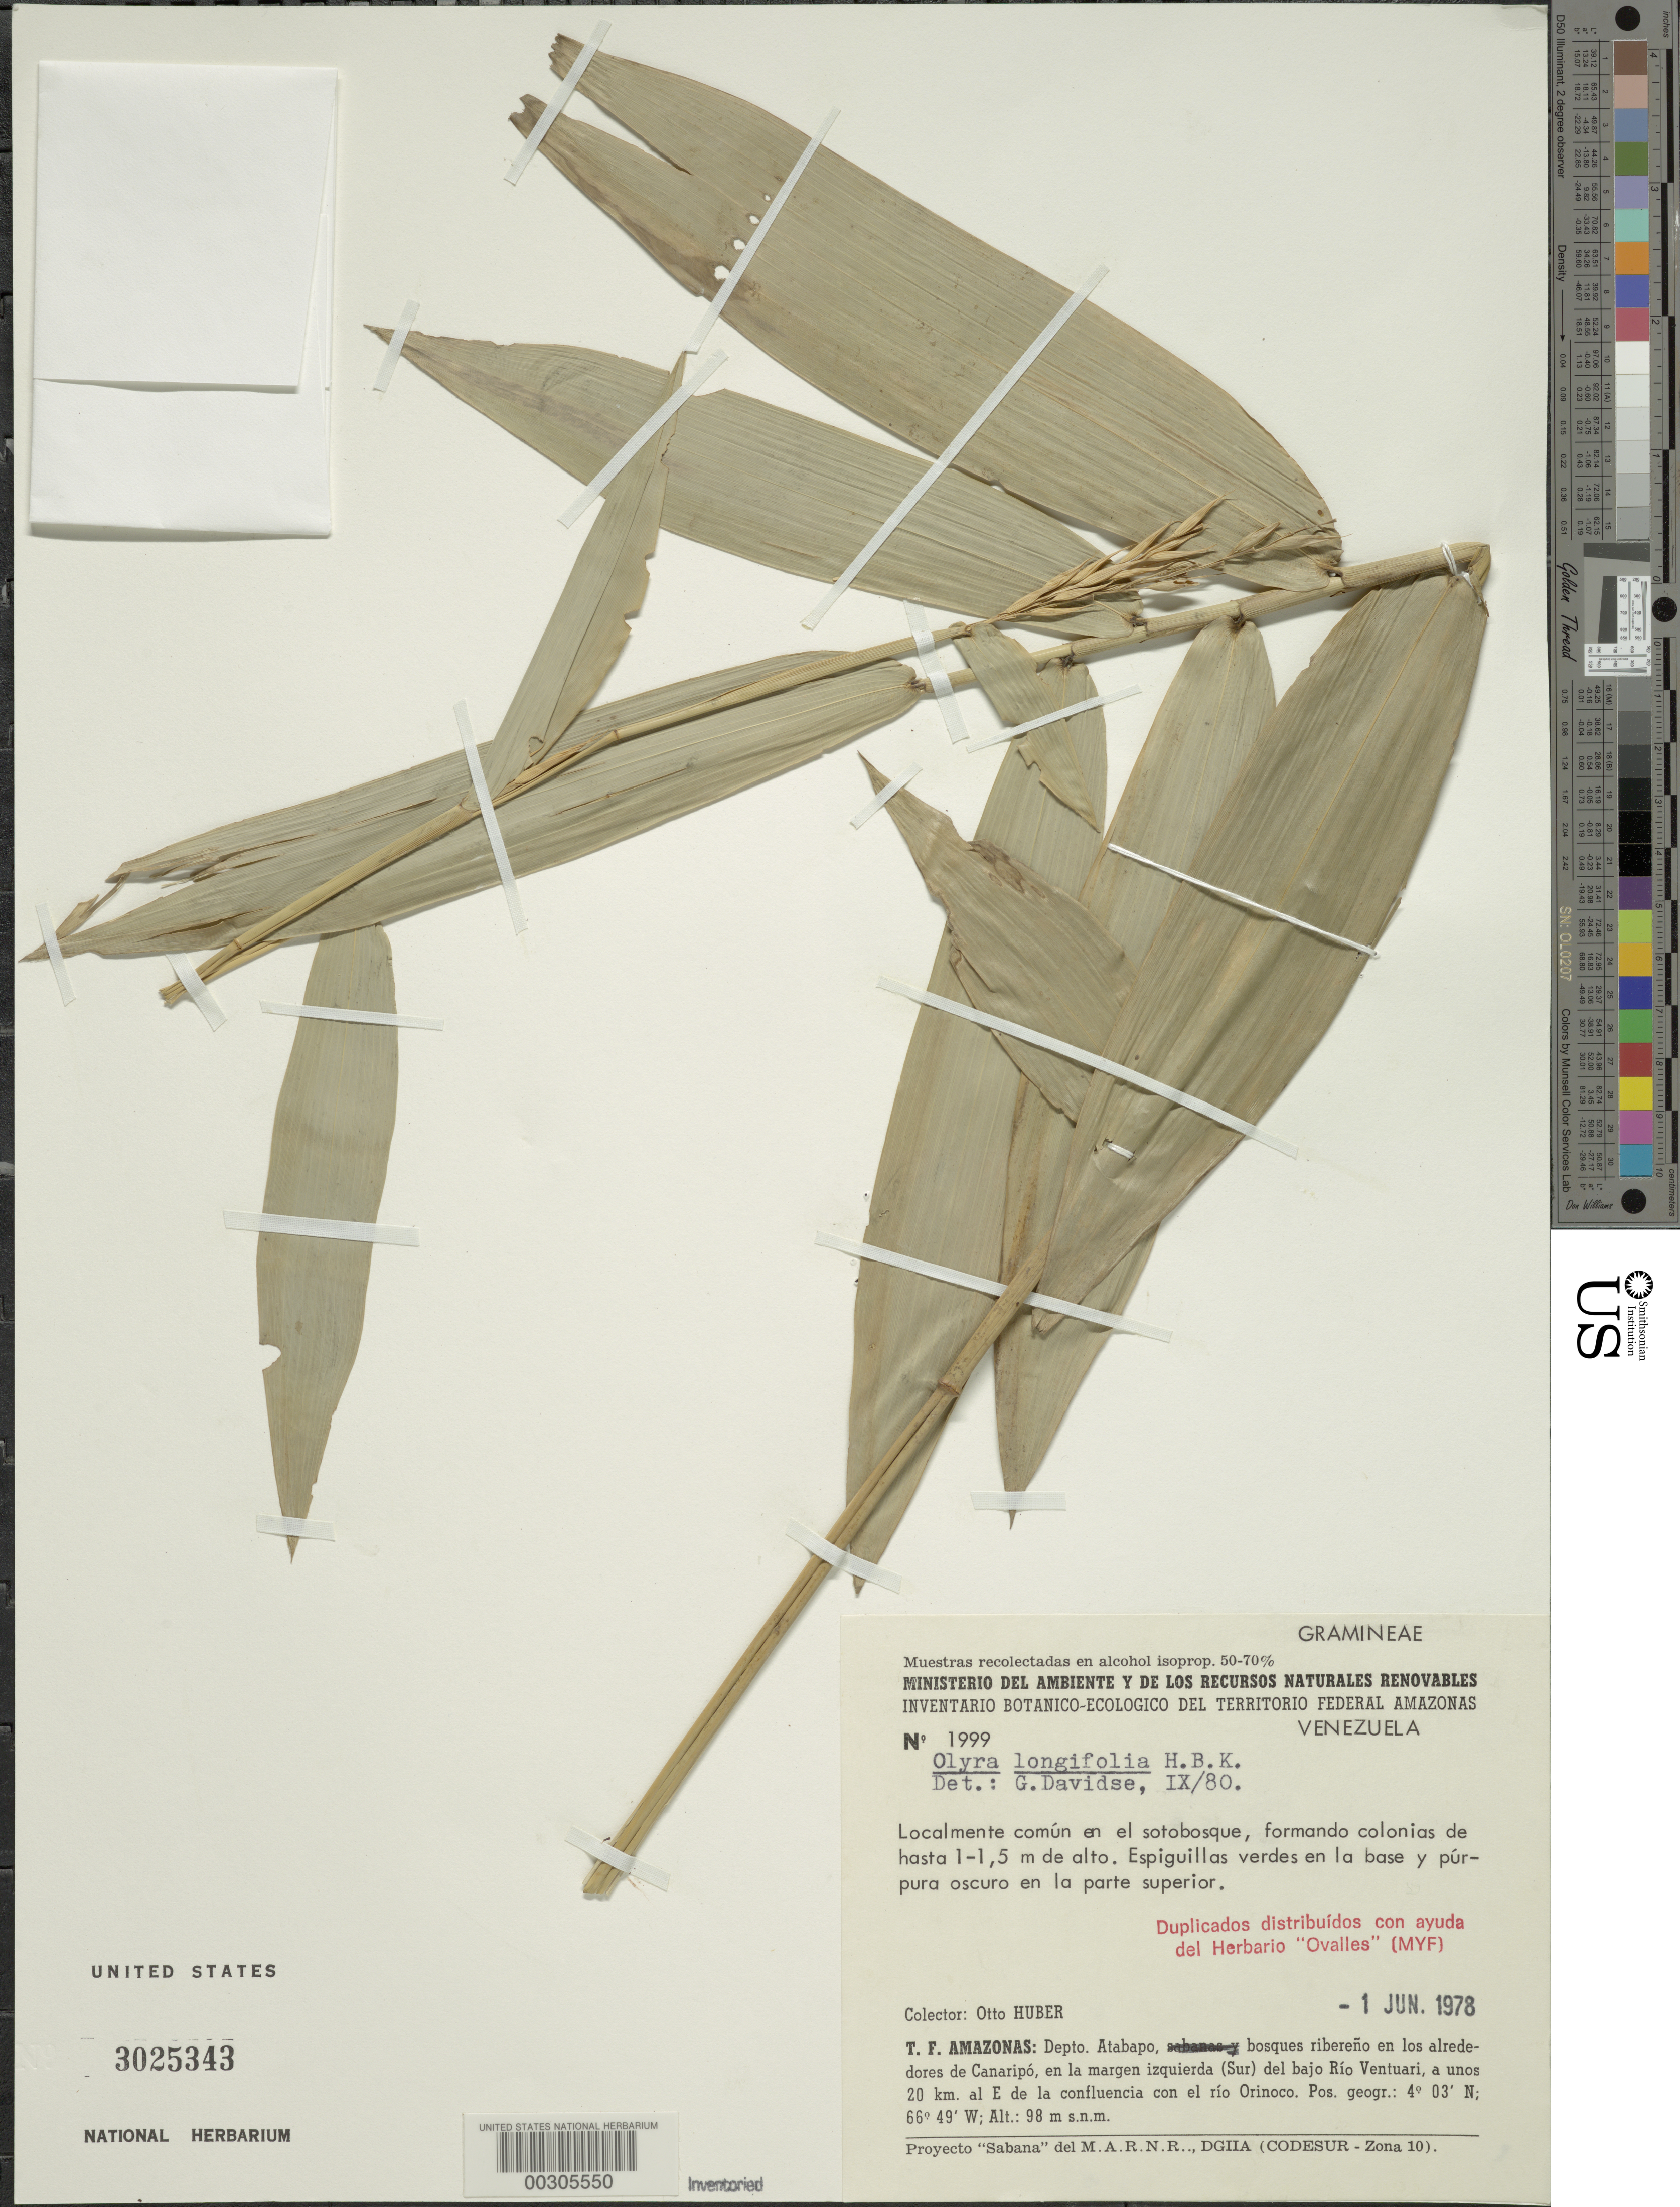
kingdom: Plantae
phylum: Tracheophyta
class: Liliopsida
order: Poales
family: Poaceae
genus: Olyra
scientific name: Olyra longifolia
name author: Kunth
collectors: O. Huber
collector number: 1999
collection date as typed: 01 Jun 1978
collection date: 1978-06-01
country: Venezuela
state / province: Amazonas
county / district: Atabapo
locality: Rio Ventuari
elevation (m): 98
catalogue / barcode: US 3025343